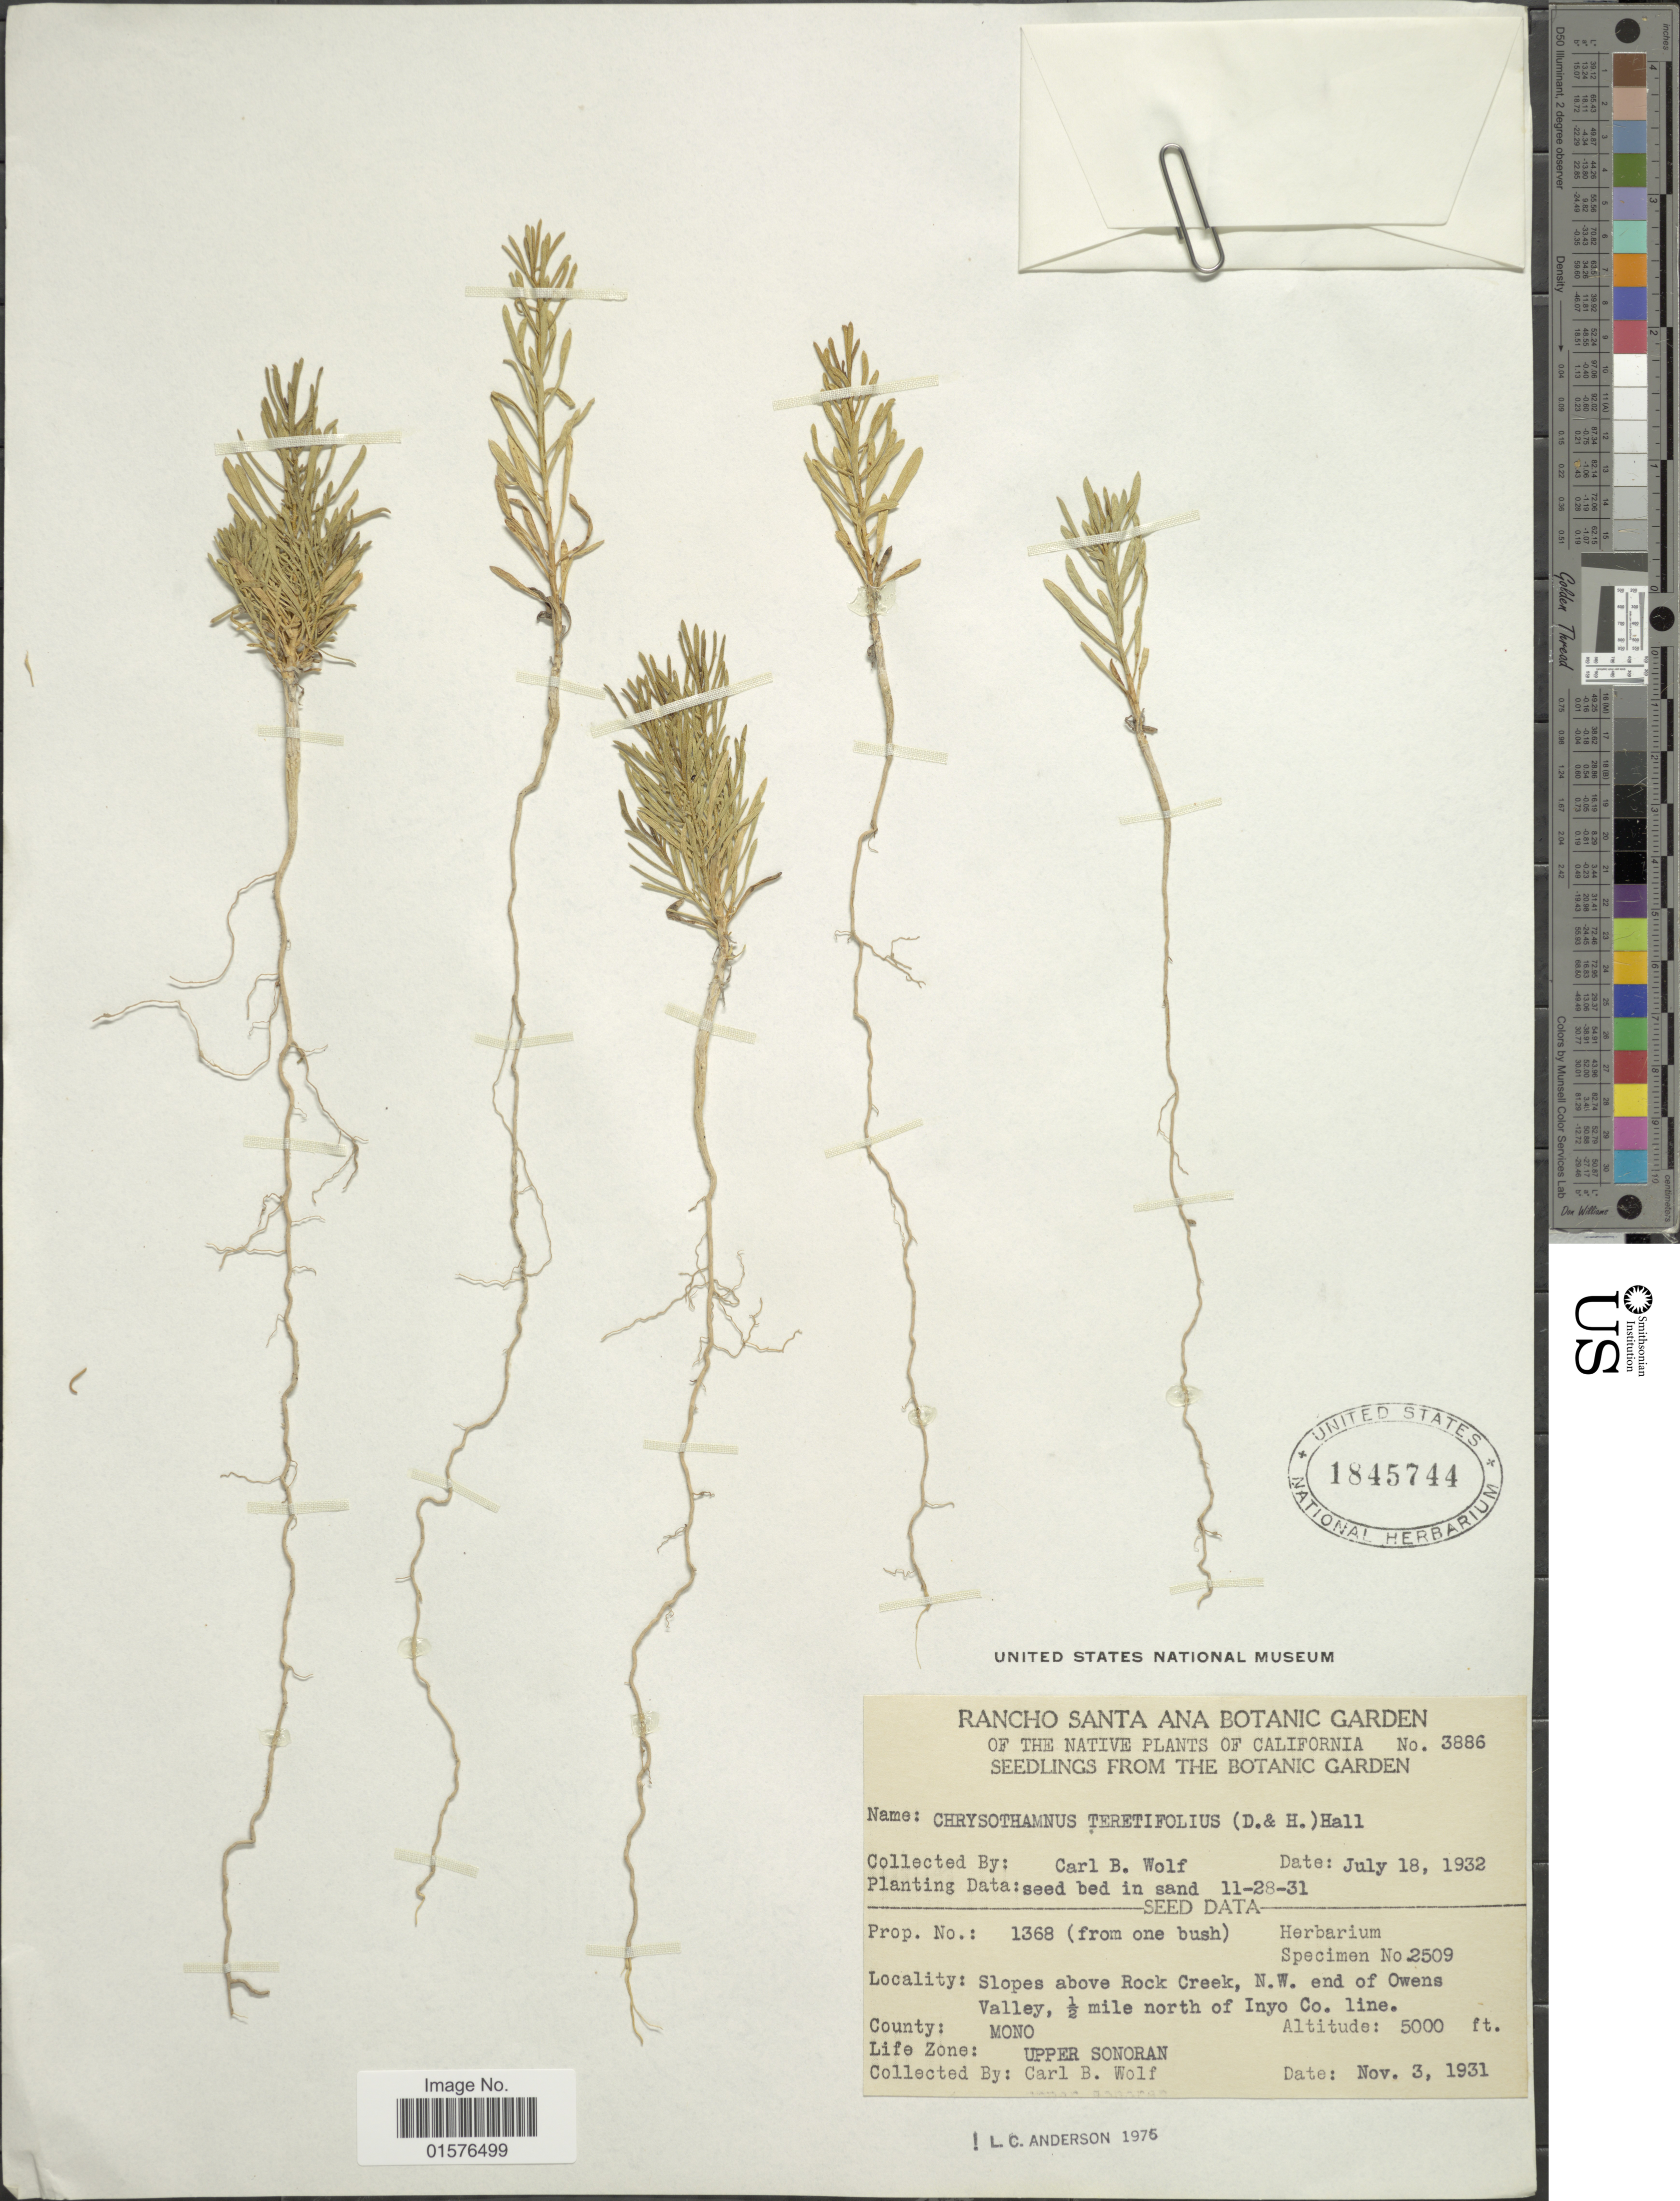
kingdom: Plantae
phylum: Tracheophyta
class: Magnoliopsida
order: Asterales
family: Asteraceae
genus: Ericameria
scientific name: Ericameria teretifolia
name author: (Durand & Hilg.) Jeps.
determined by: Urbatsch, Lowell E., Curator (LSU), Louisiana State University (UNITED STATES)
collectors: C. B. Wolf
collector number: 3886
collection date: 1931-11-03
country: United States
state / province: California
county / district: Orange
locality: Rancho Santa Ana Botanic Garden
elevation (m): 1524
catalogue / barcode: US 1845744